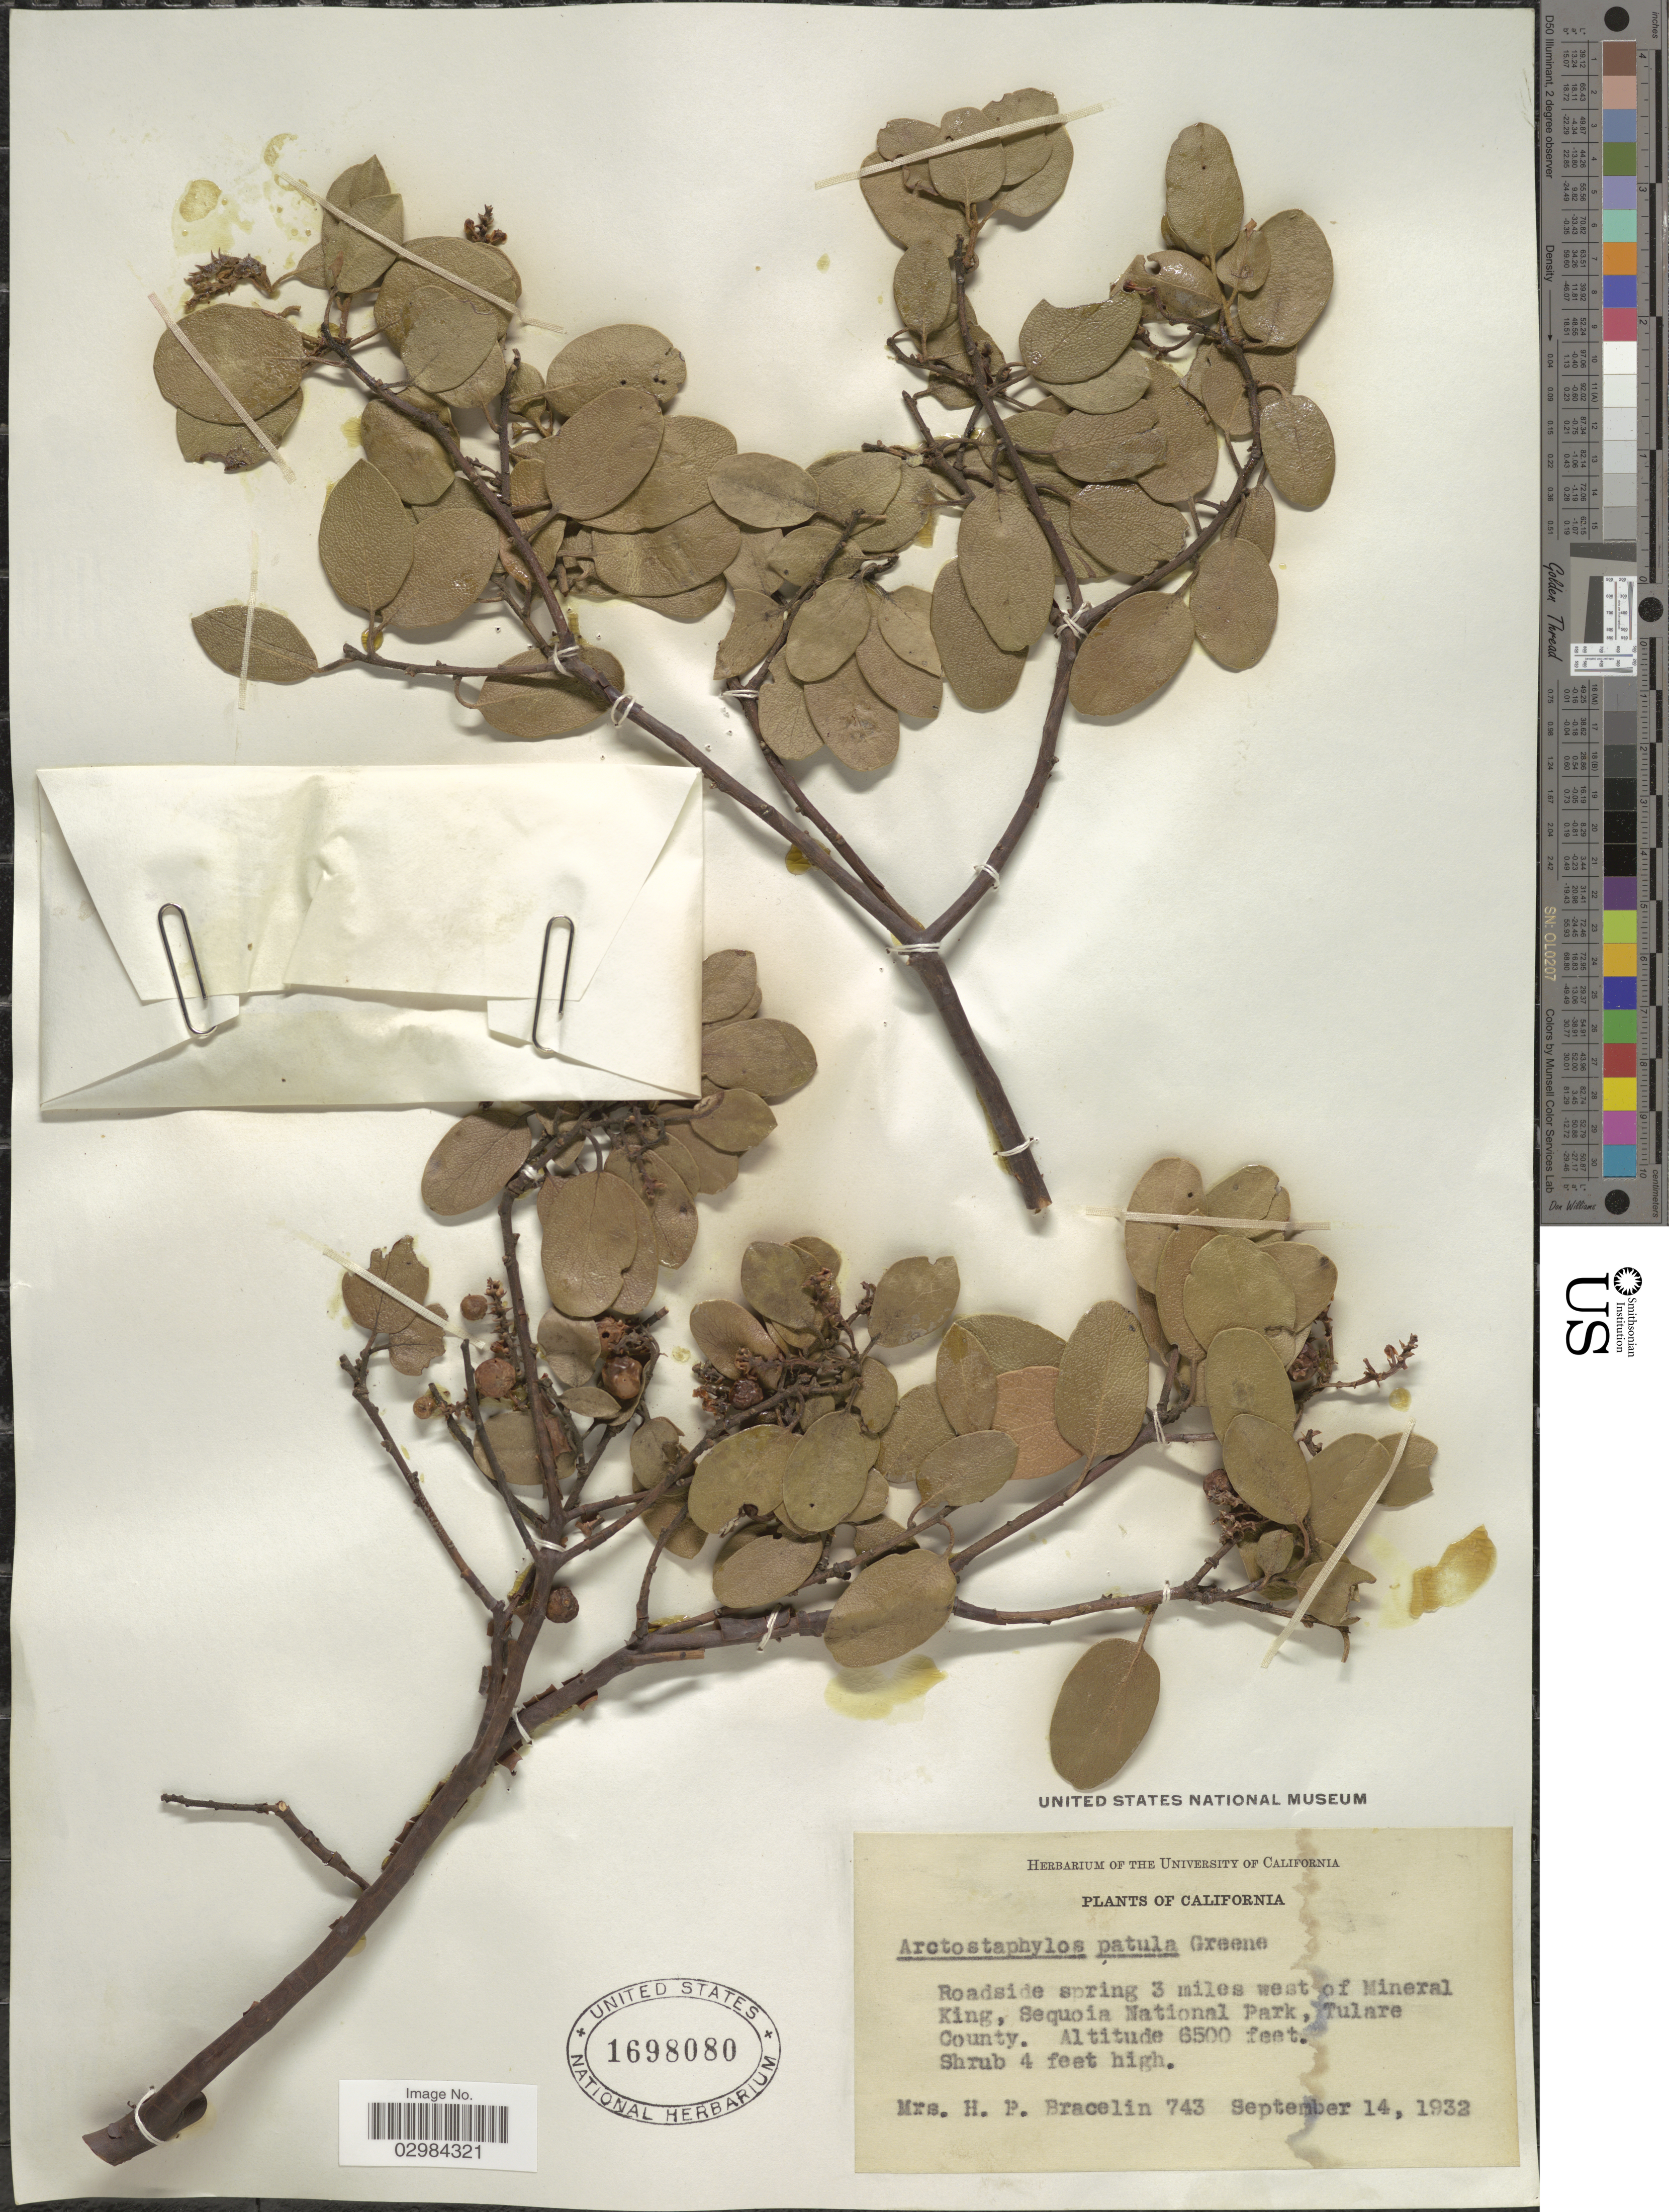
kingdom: Plantae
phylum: Tracheophyta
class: Magnoliopsida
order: Ericales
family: Ericaceae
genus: Arctostaphylos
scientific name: Arctostaphylos patula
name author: Greene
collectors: H. Bracelin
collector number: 743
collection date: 1932-09-14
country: United States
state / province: California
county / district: Tulare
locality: Roadside spring 3 miles west of Mineral King, Sequio National Park, Tulare County.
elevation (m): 1981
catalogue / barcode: US 1698080